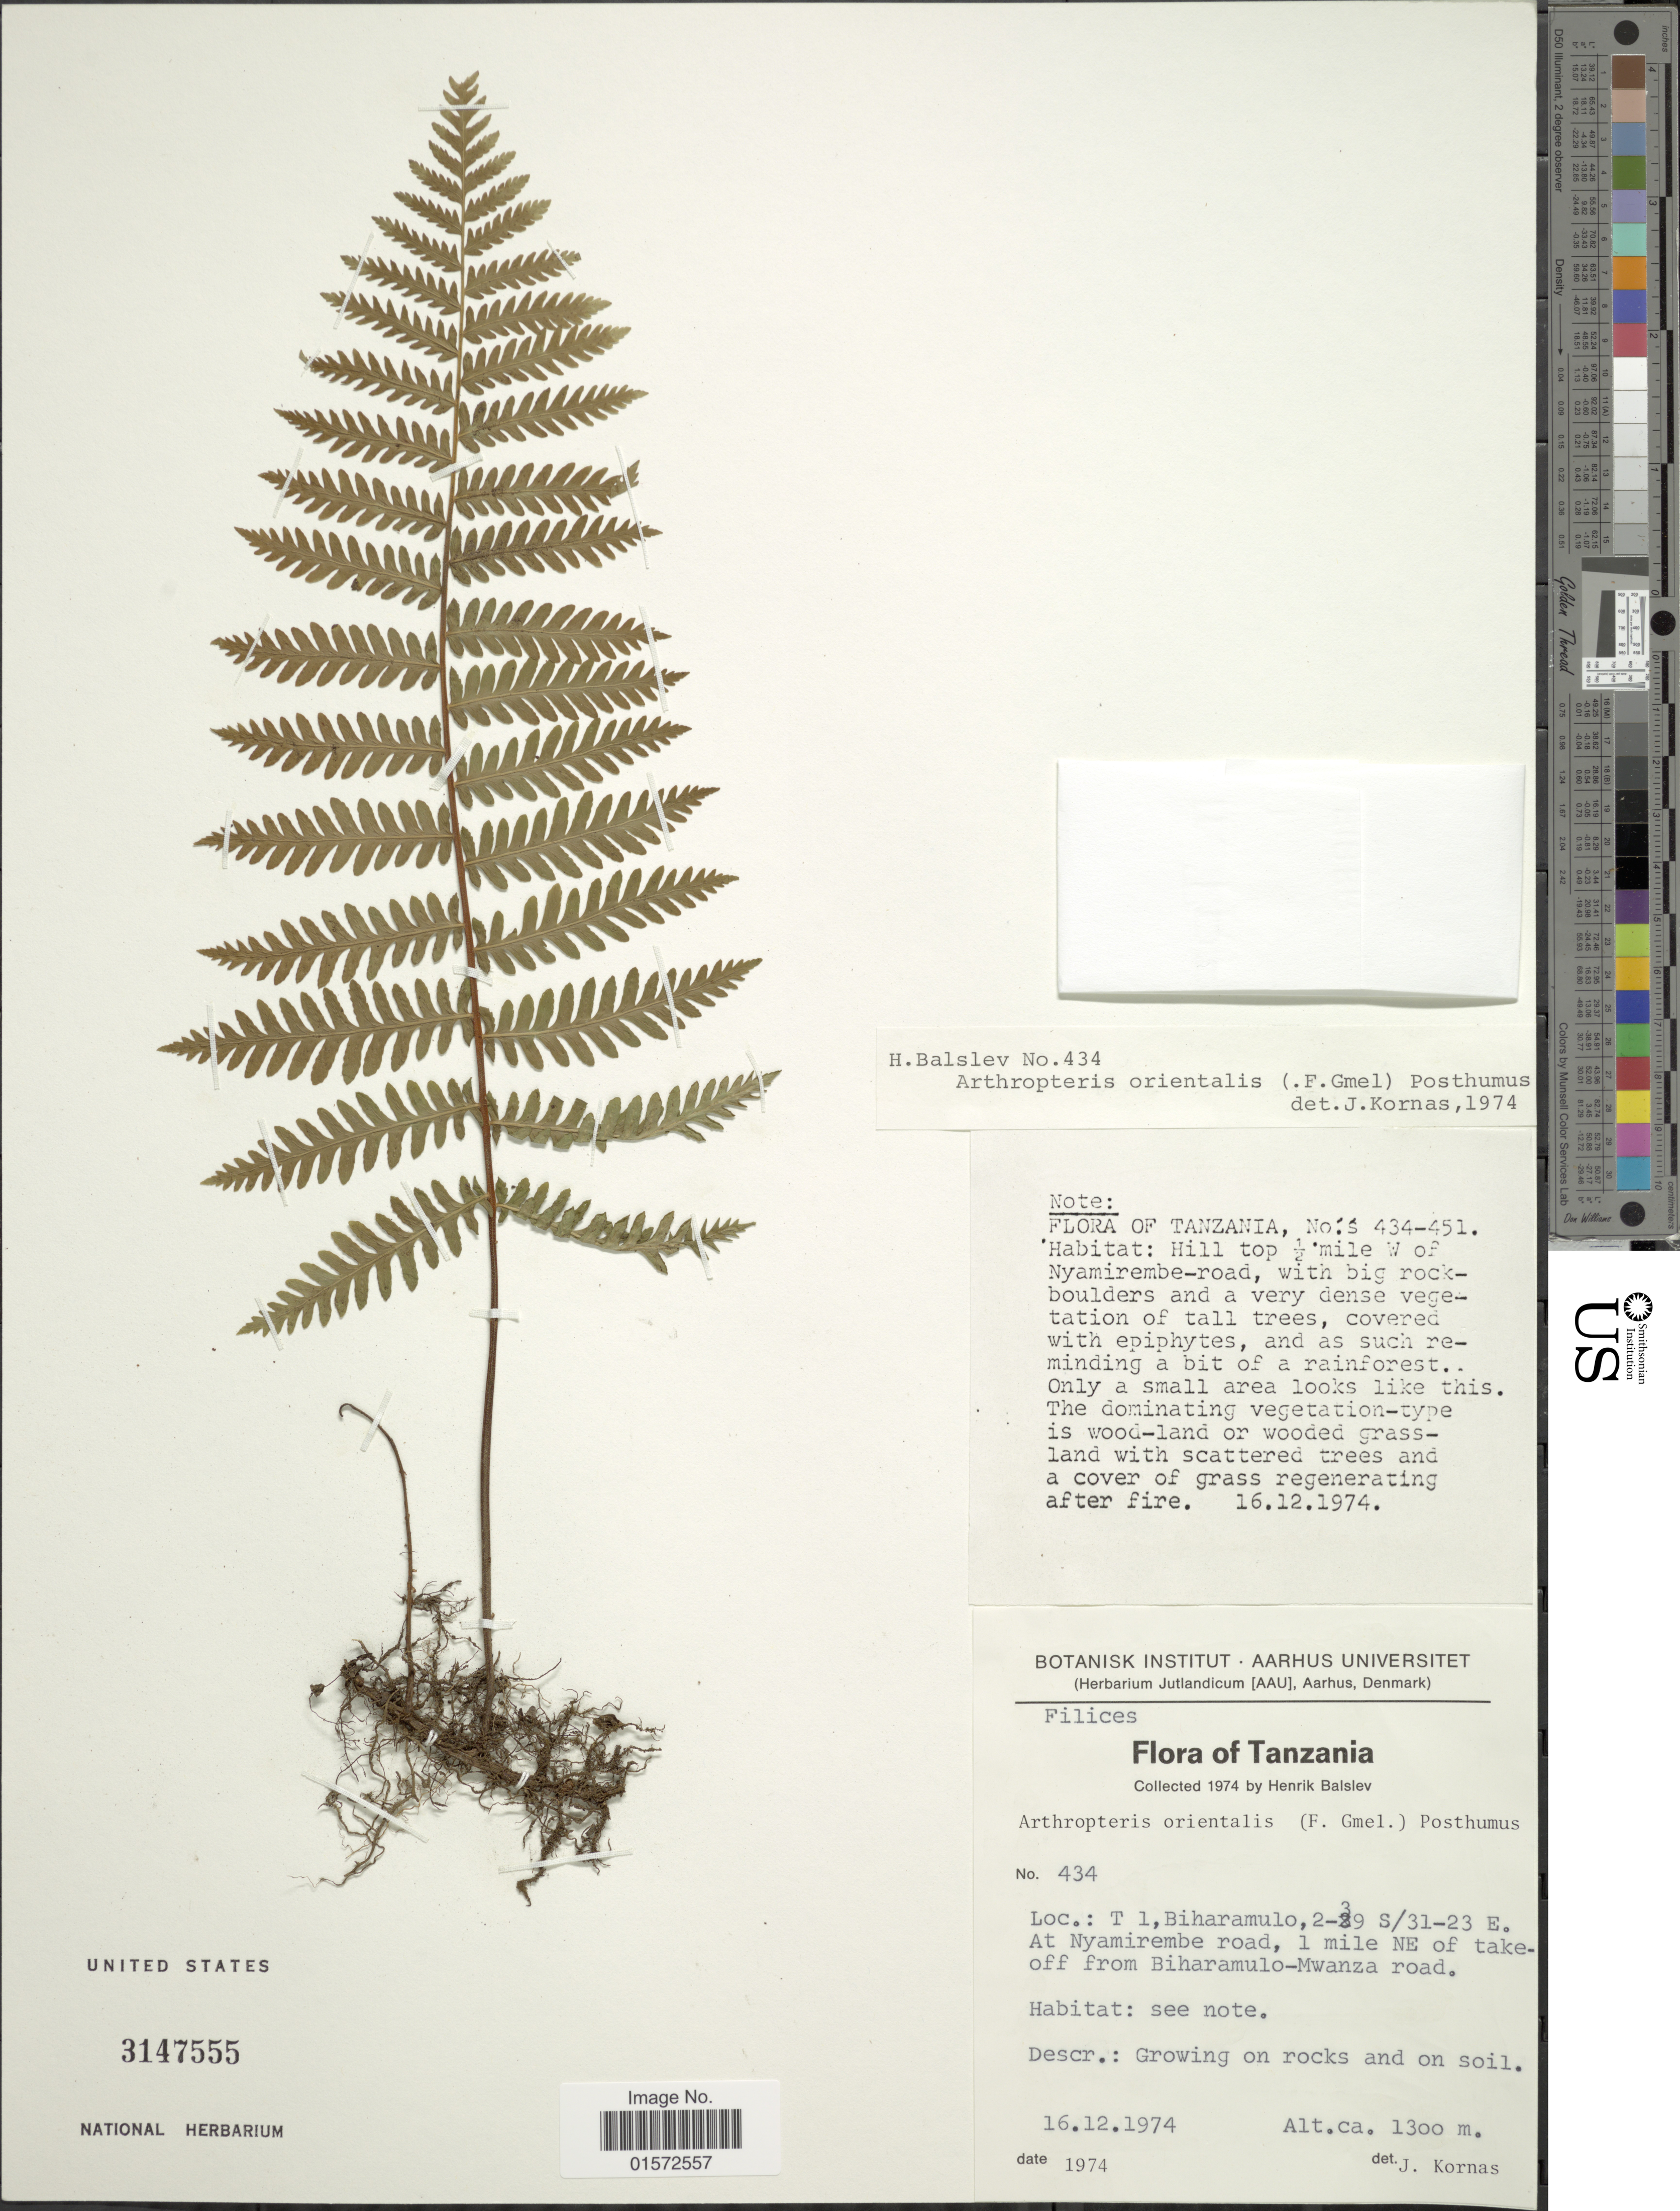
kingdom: Plantae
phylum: Tracheophyta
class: Polypodiopsida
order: Polypodiales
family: Tectariaceae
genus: Arthropteris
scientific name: Arthropteris orientalis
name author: (J.F. Gmel.) Posth.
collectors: H. Balslev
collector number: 434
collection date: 1974-12-16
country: Tanzania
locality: T 1, Miharmulo, 1-3 S/ 31-23 E. at Nyamirembe road, 1 mile NE of takeoff from Biharmulo-Mwanza road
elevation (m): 1300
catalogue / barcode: US 3147555